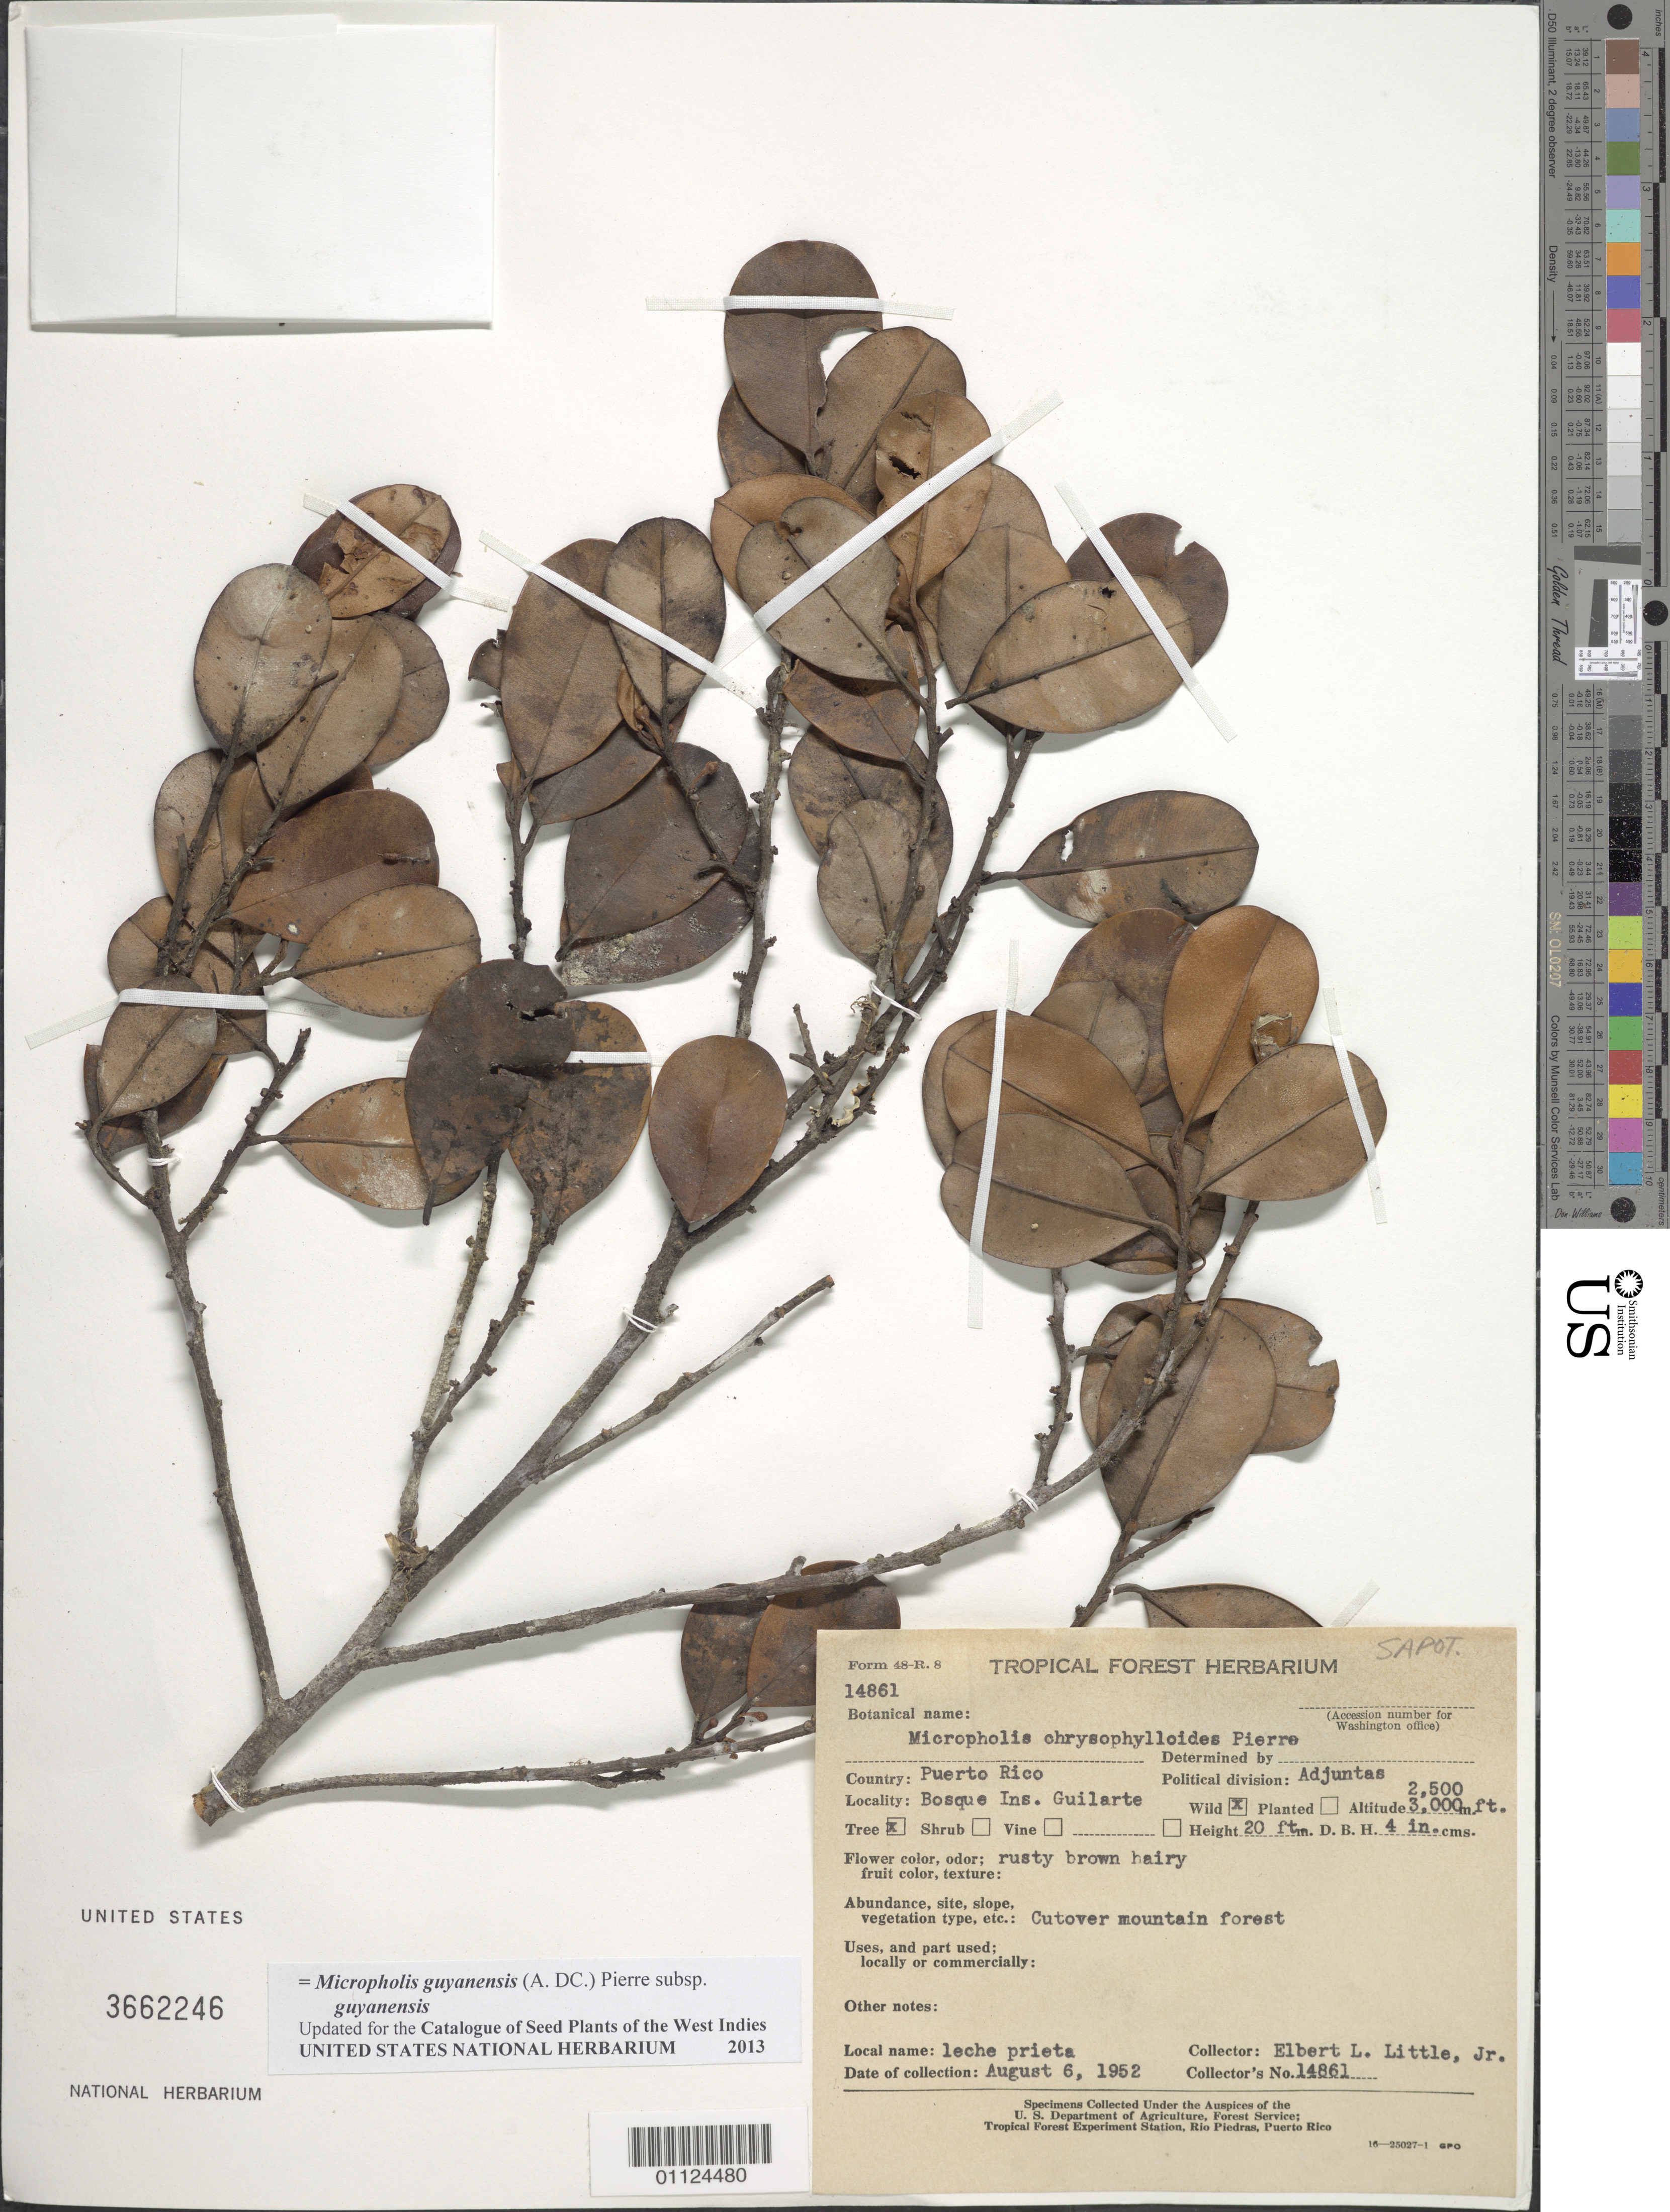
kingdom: Plantae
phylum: Tracheophyta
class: Magnoliopsida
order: Ericales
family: Sapotaceae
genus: Micropholis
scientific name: Micropholis guyanensis subsp. guyanensis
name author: (A. DC.) Pierre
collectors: E. L. Little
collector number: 14861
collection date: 1952-08-06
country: Puerto Rico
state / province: Adjuntas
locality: Bosque Ins. Guilarte.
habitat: Cut-over mountain forest.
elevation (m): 762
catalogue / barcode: US 3662246